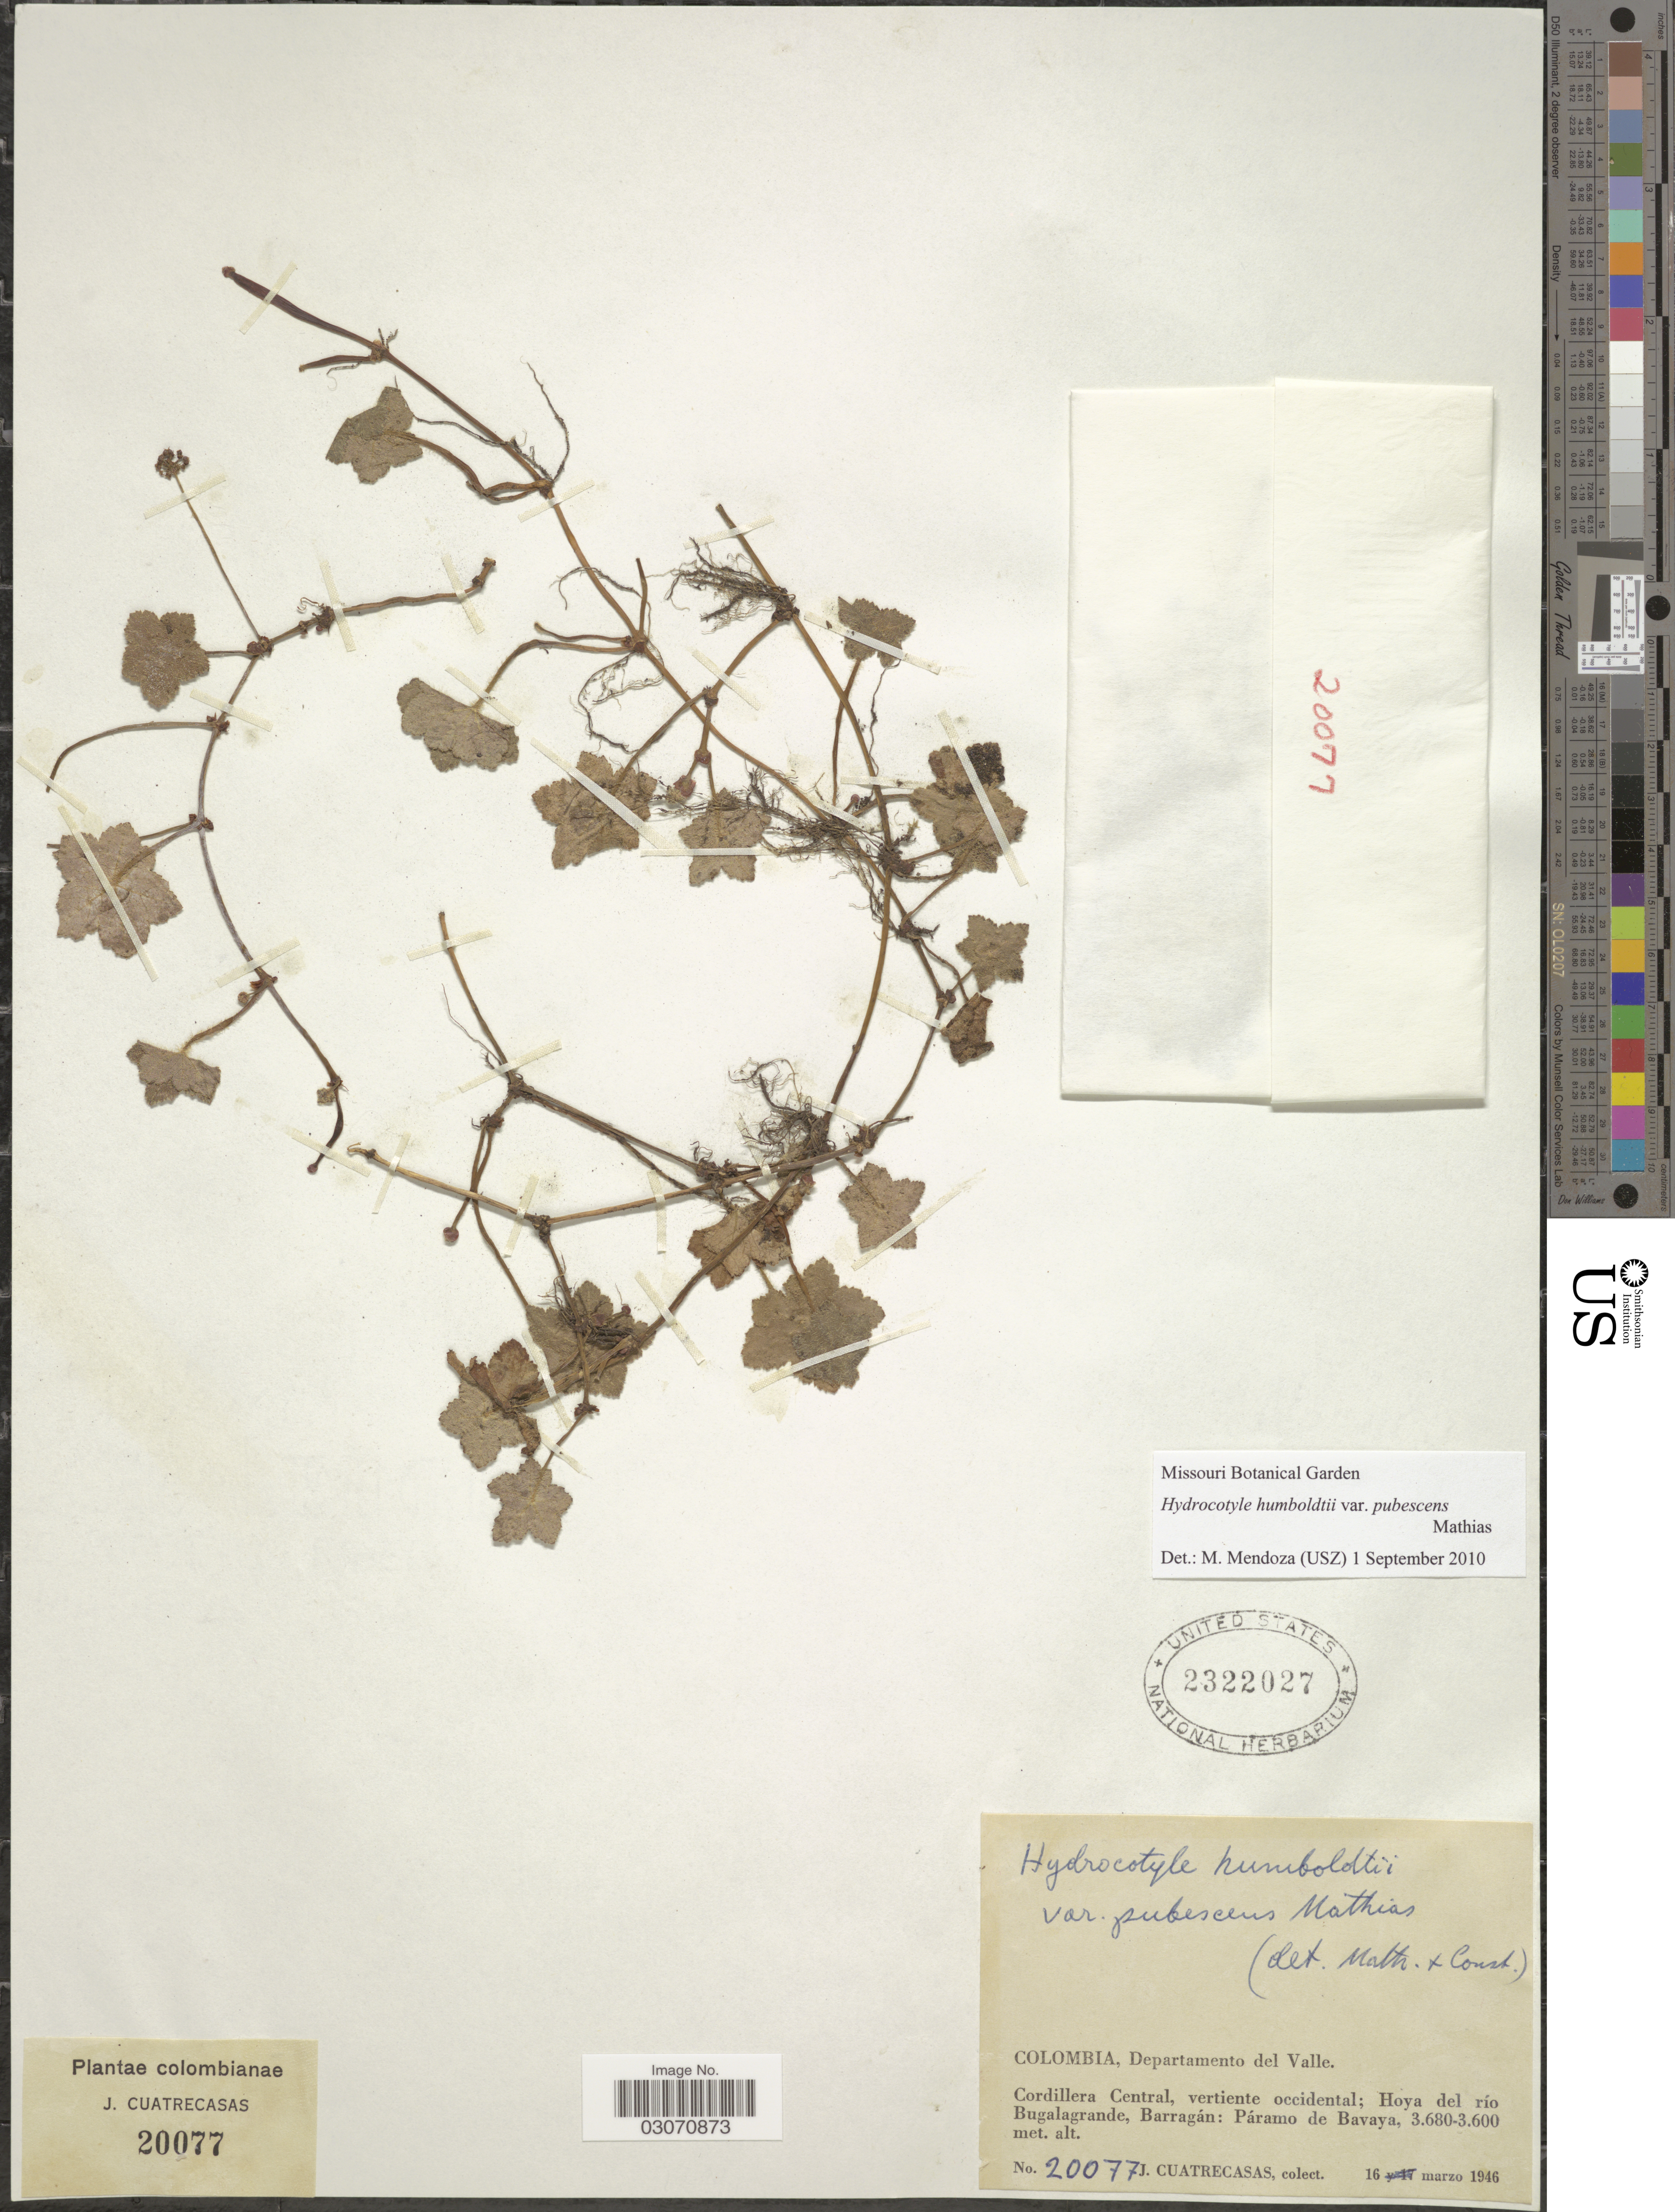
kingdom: Plantae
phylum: Tracheophyta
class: Magnoliopsida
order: Apiales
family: Araliaceae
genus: Hydrocotyle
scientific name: Hydrocotyle humboldtii var. pubescens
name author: Mathias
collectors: J. Cuatrecasas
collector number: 20077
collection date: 1946-03-16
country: Colombia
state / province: Valle del Cauca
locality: Departamento del Valle. Cordillera Central, vertiente occidental; Hoya del río Bugalagrande, Barragán: Páramo de Bavaya.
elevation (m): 3600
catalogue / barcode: US 2322027